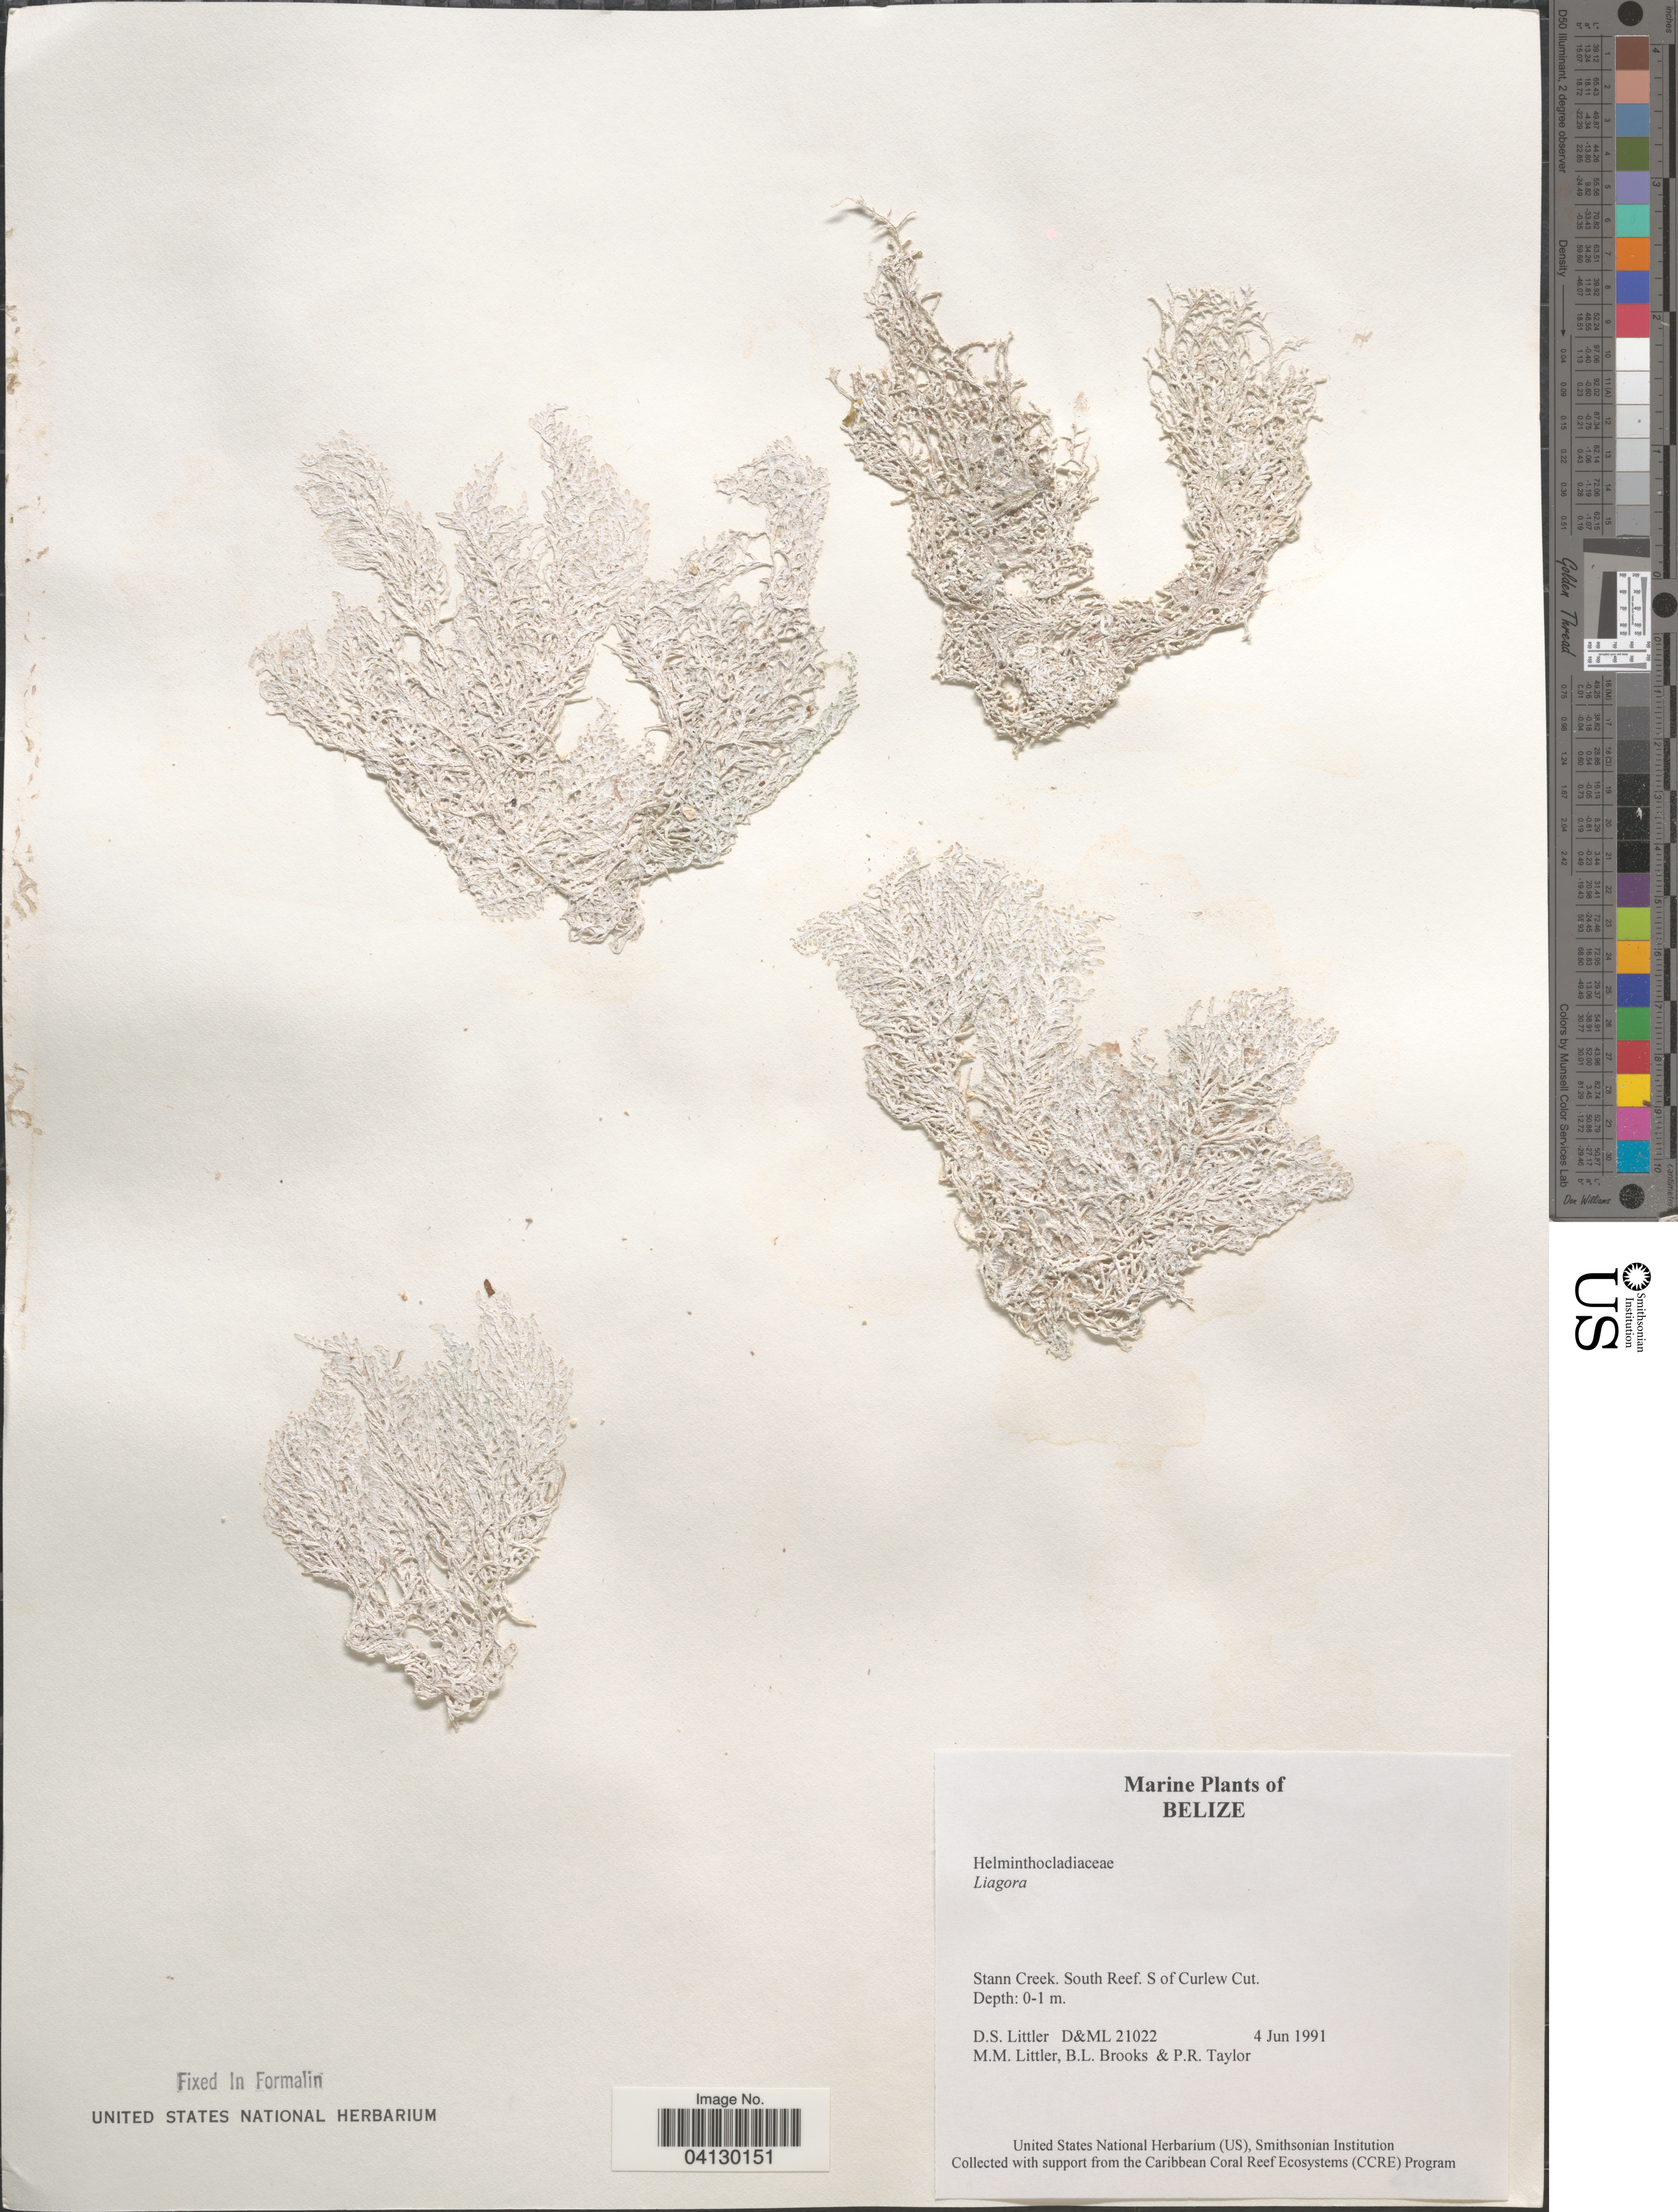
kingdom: Plantae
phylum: Rhodophyta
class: Florideophyceae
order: Nemaliales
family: Liagoraceae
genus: Liagora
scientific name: Liagora sp.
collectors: D. S. Littler, B. Brooks & P. R. Taylor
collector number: D&ML 21022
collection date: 1991-06-04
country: Belize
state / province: Stann Creek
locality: South Reef. S of Curlew Cut.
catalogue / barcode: US 328619